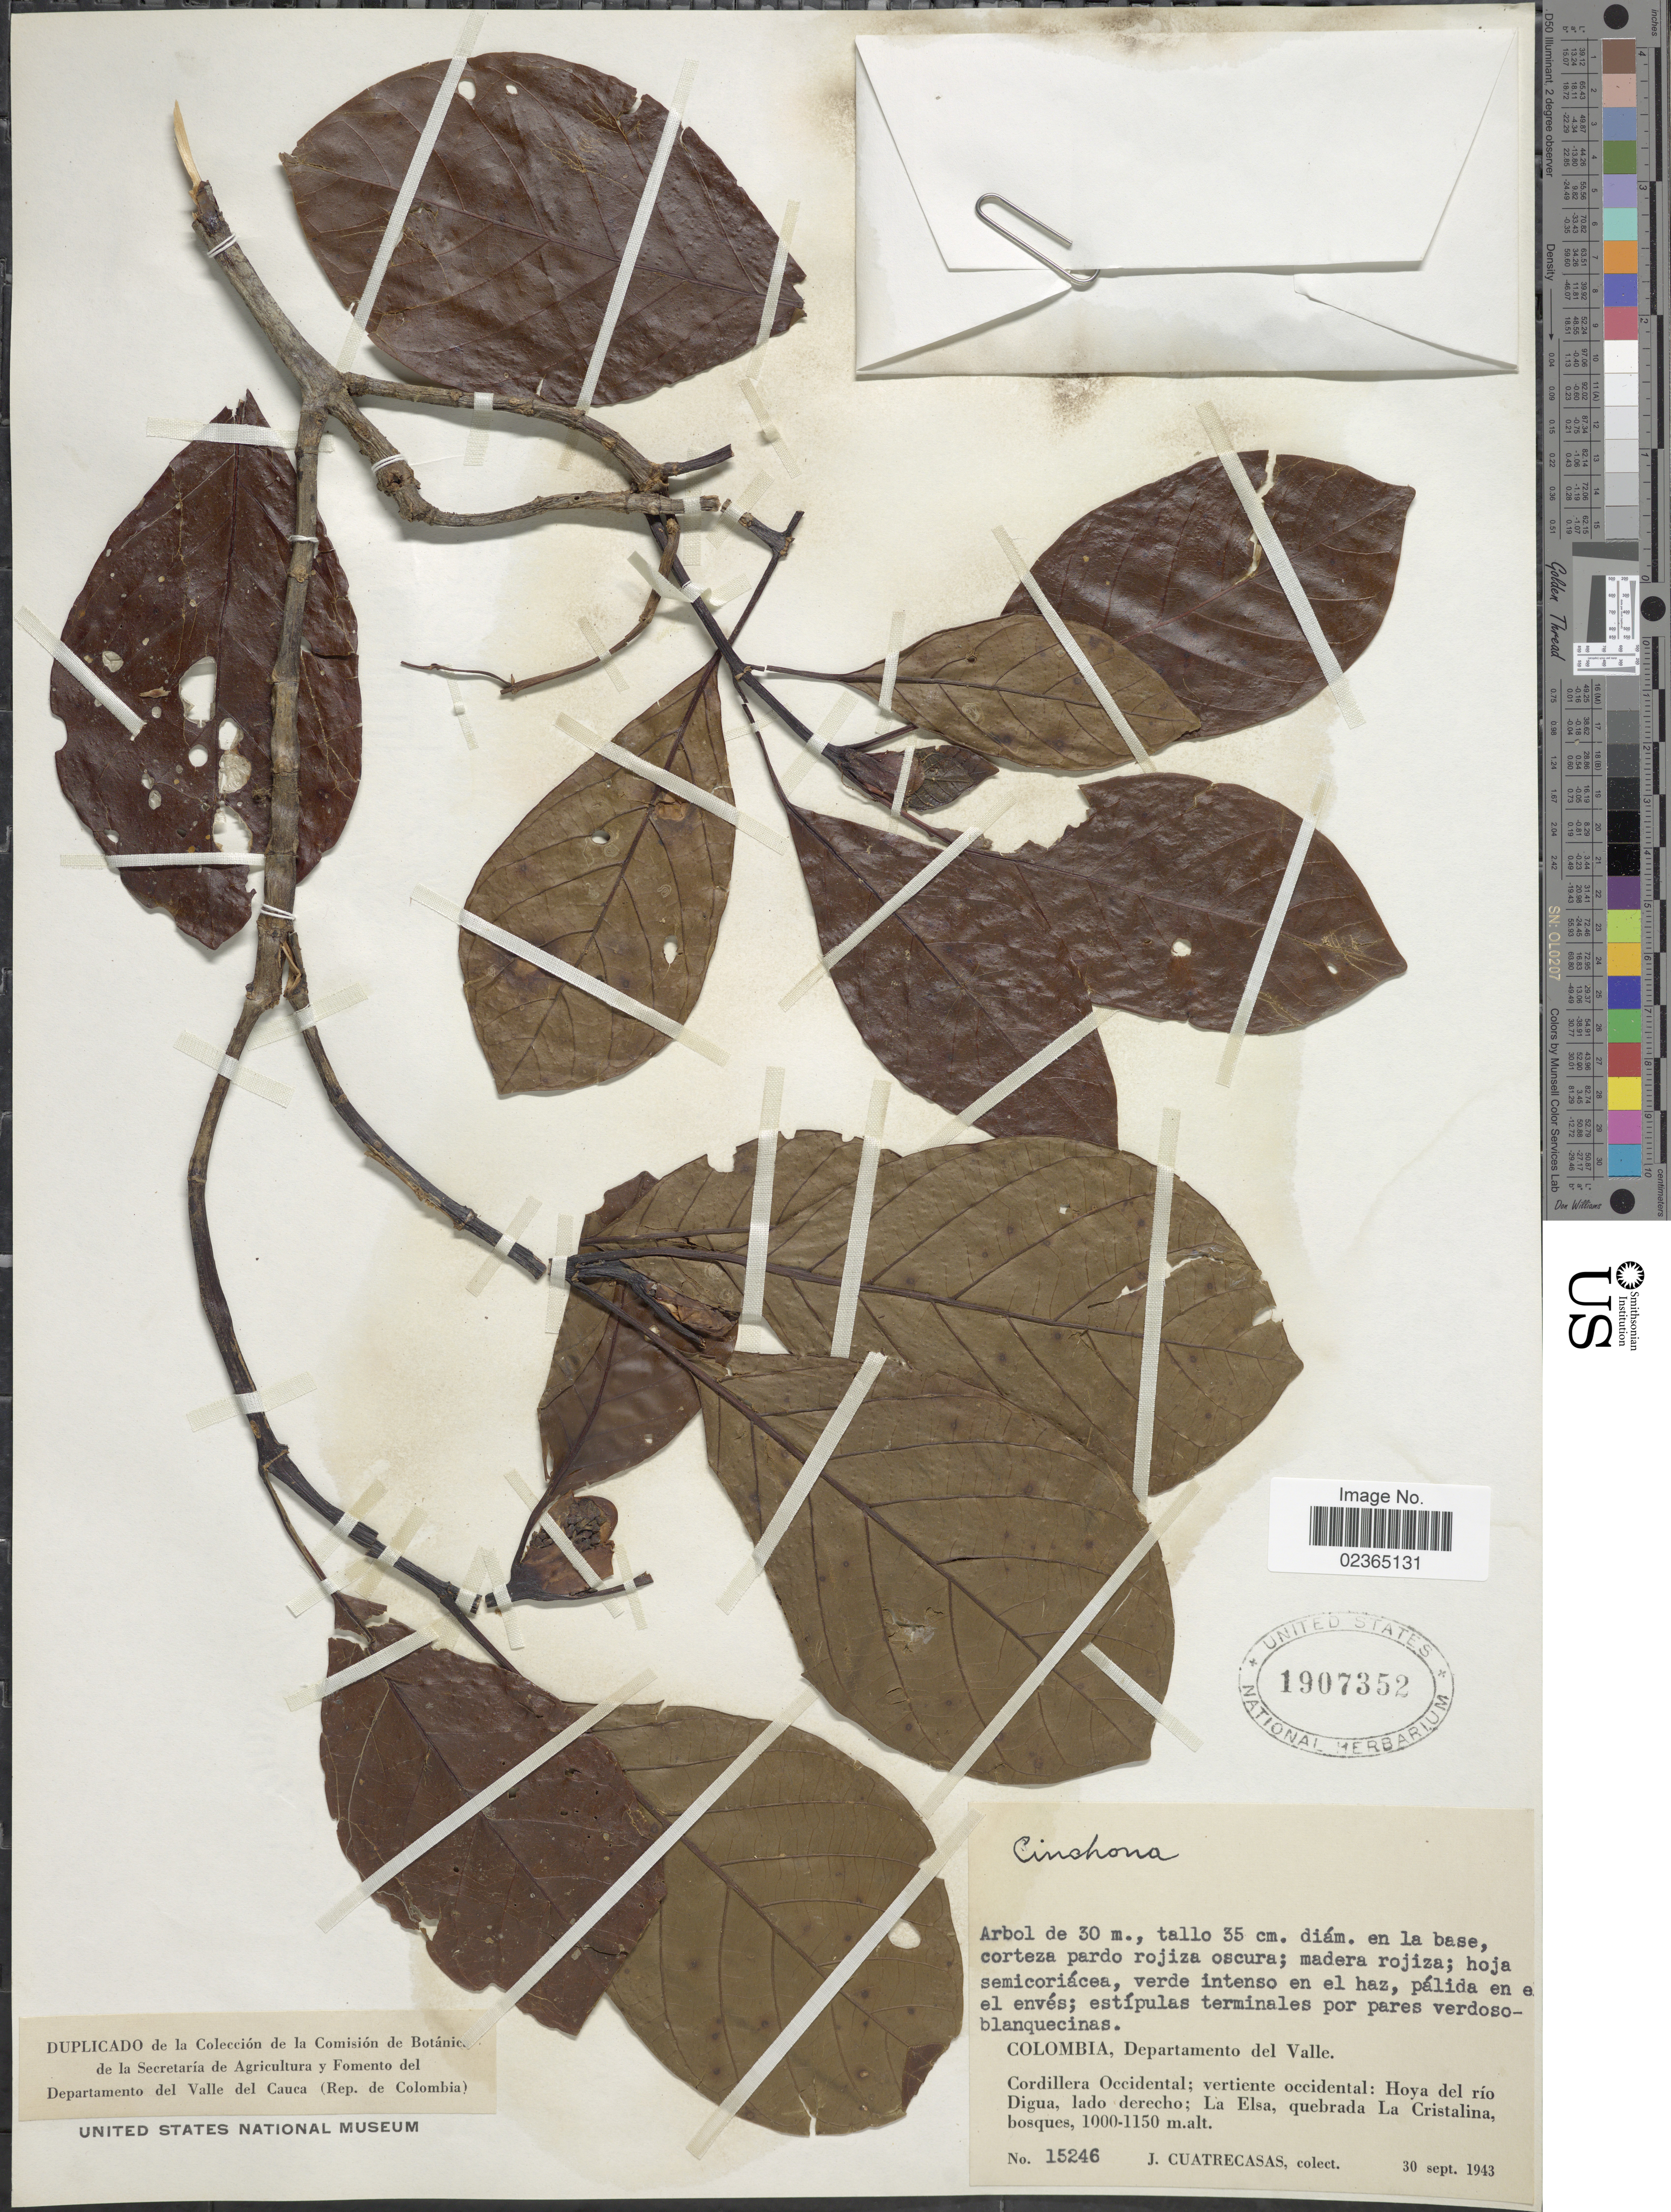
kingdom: Plantae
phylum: Tracheophyta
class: Magnoliopsida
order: Gentianales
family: Rubiaceae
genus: Cinchona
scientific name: Cinchona sp.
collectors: J. Cuatrecasas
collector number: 15246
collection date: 1943-09-30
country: Colombia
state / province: Valle del Cauca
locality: Departamento del Valle, Cordillera Occidental; vertiente occidental: Hoya del rio Digua, lado derecho; La Elsa, quebrada La Cristalina bosques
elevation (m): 1000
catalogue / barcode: US 1907352